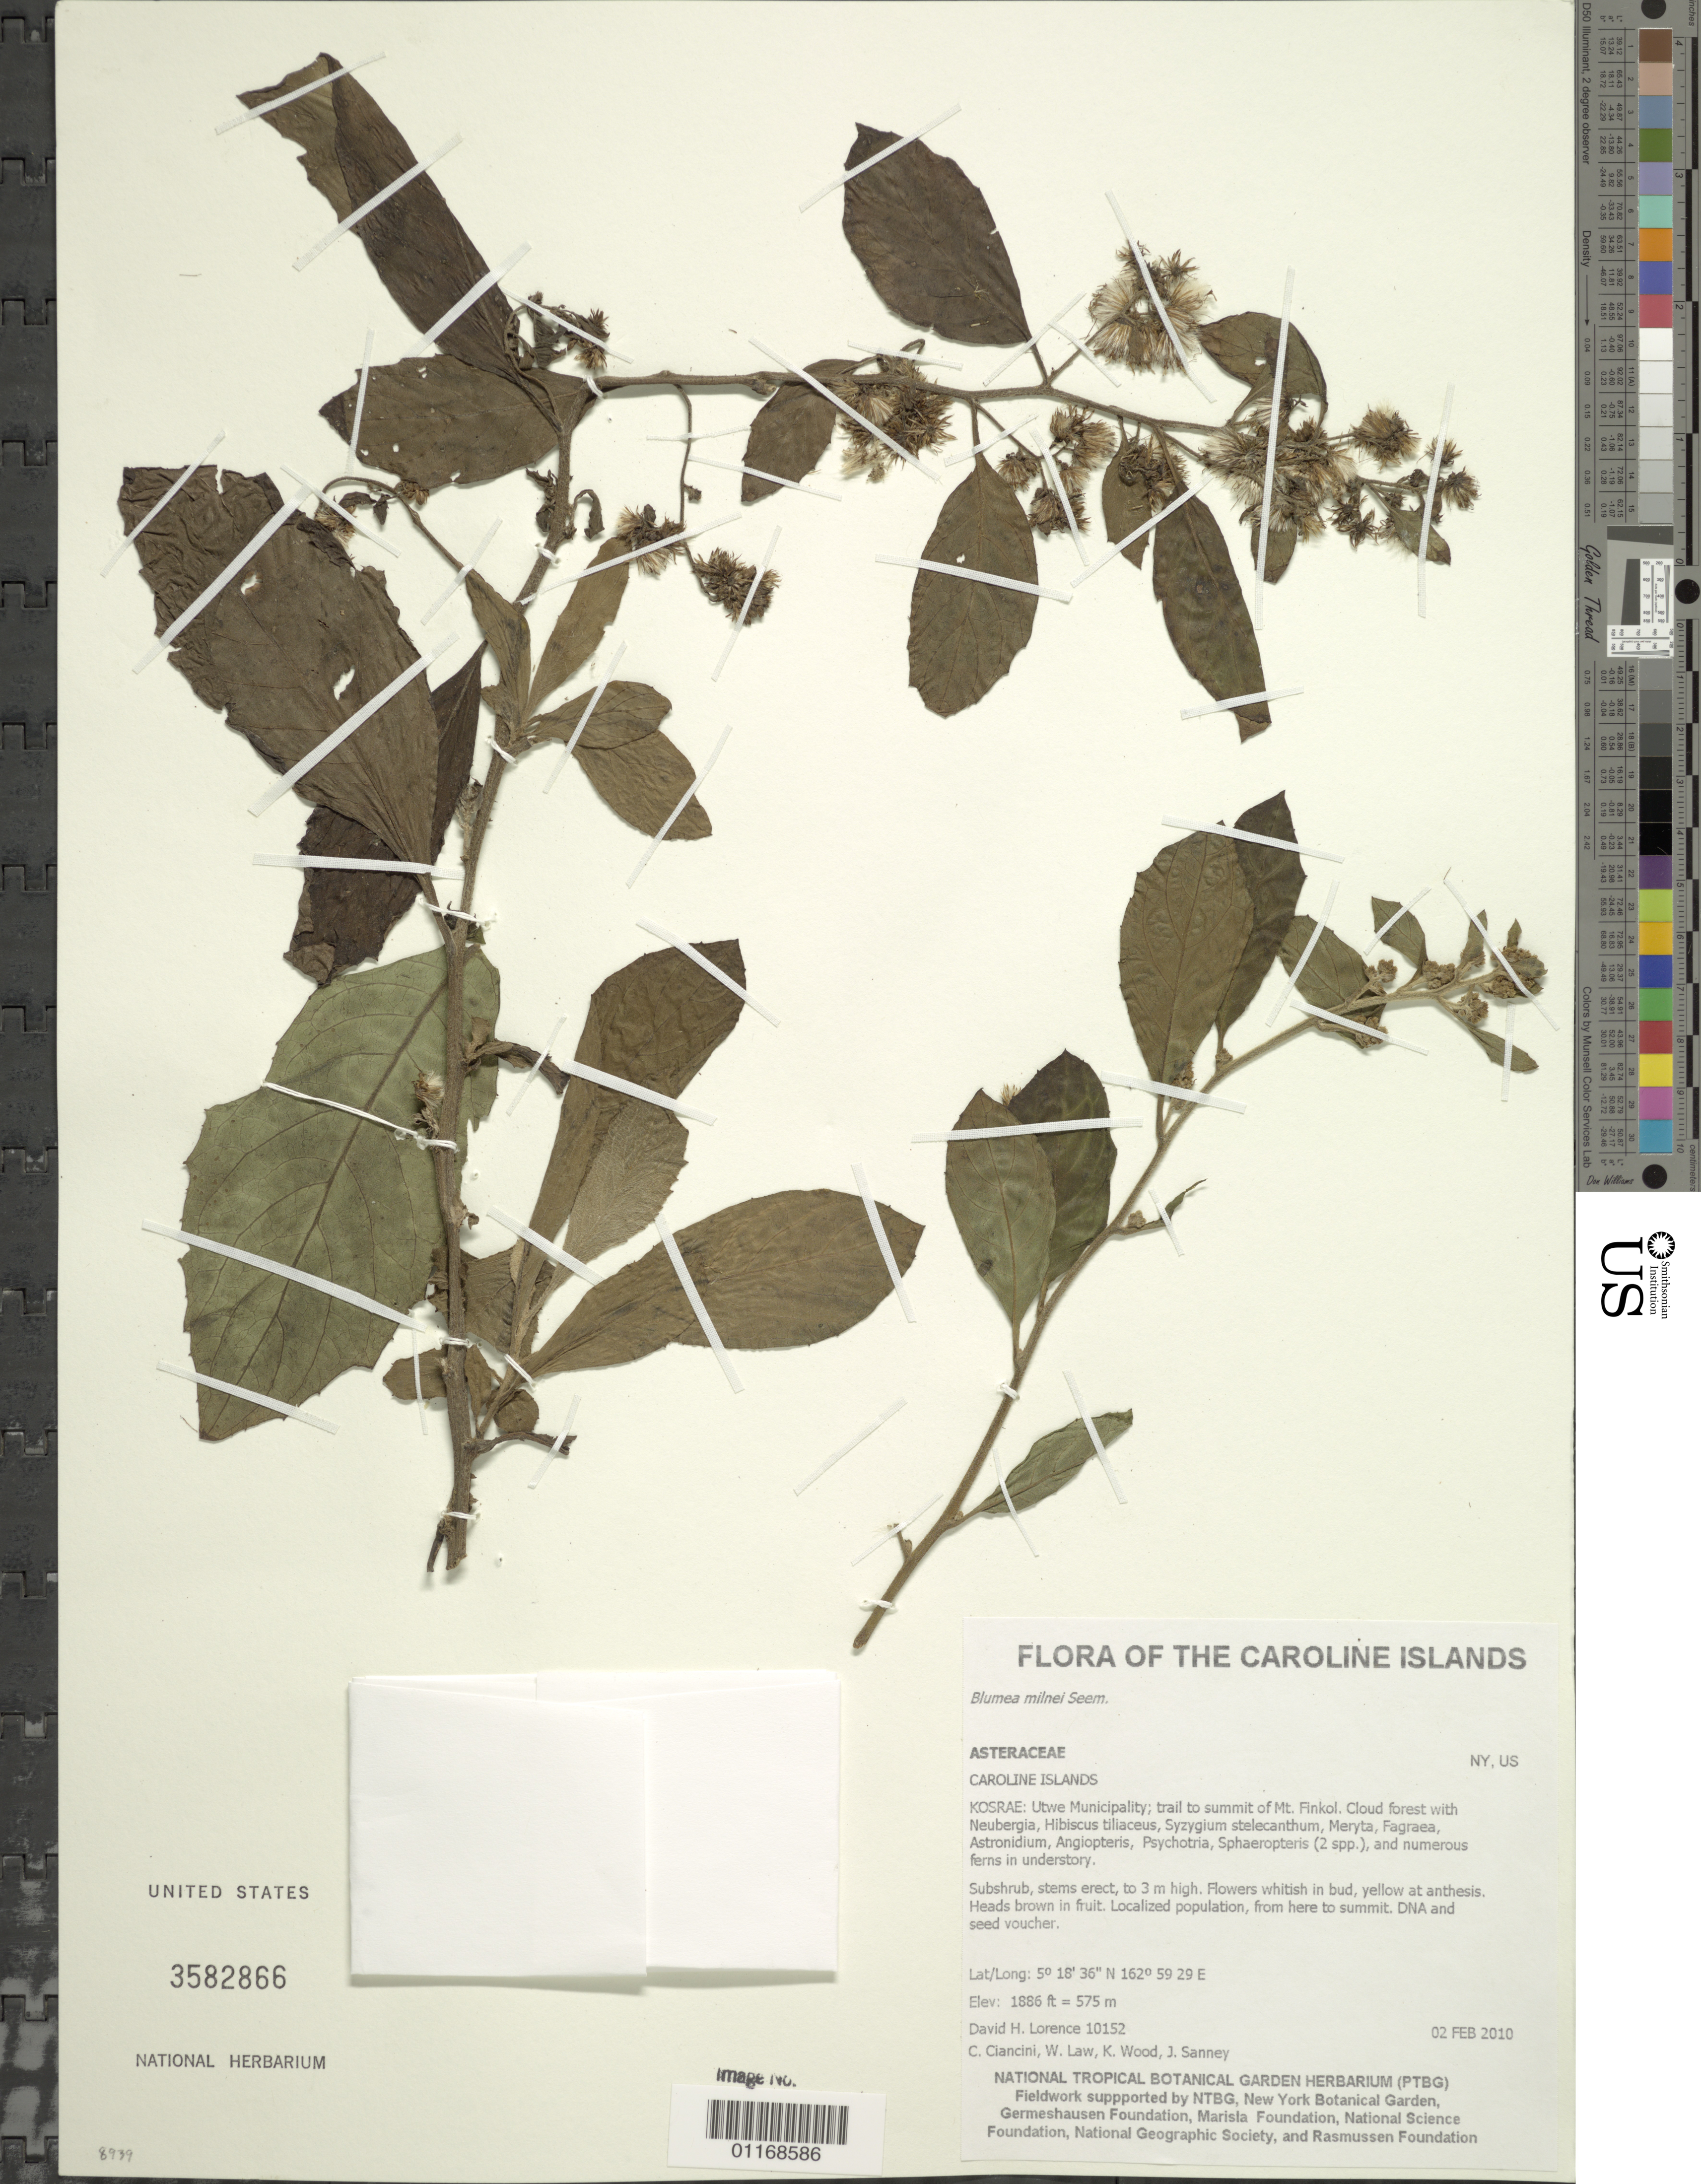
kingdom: Plantae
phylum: Tracheophyta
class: Magnoliopsida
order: Asterales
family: Asteraceae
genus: Blumea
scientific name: Blumea milnei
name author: Seem.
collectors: D. Lorence, C. Ciancini, W. Law, K. R. Wood & J. Sanney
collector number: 10152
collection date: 2010-02-02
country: Micronesia, Federated States of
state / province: Kosrae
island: Kosrae [Kusaie]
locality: Utwe municipality, trail to summit of Mt. Finkol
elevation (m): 575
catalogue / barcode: US 3582866